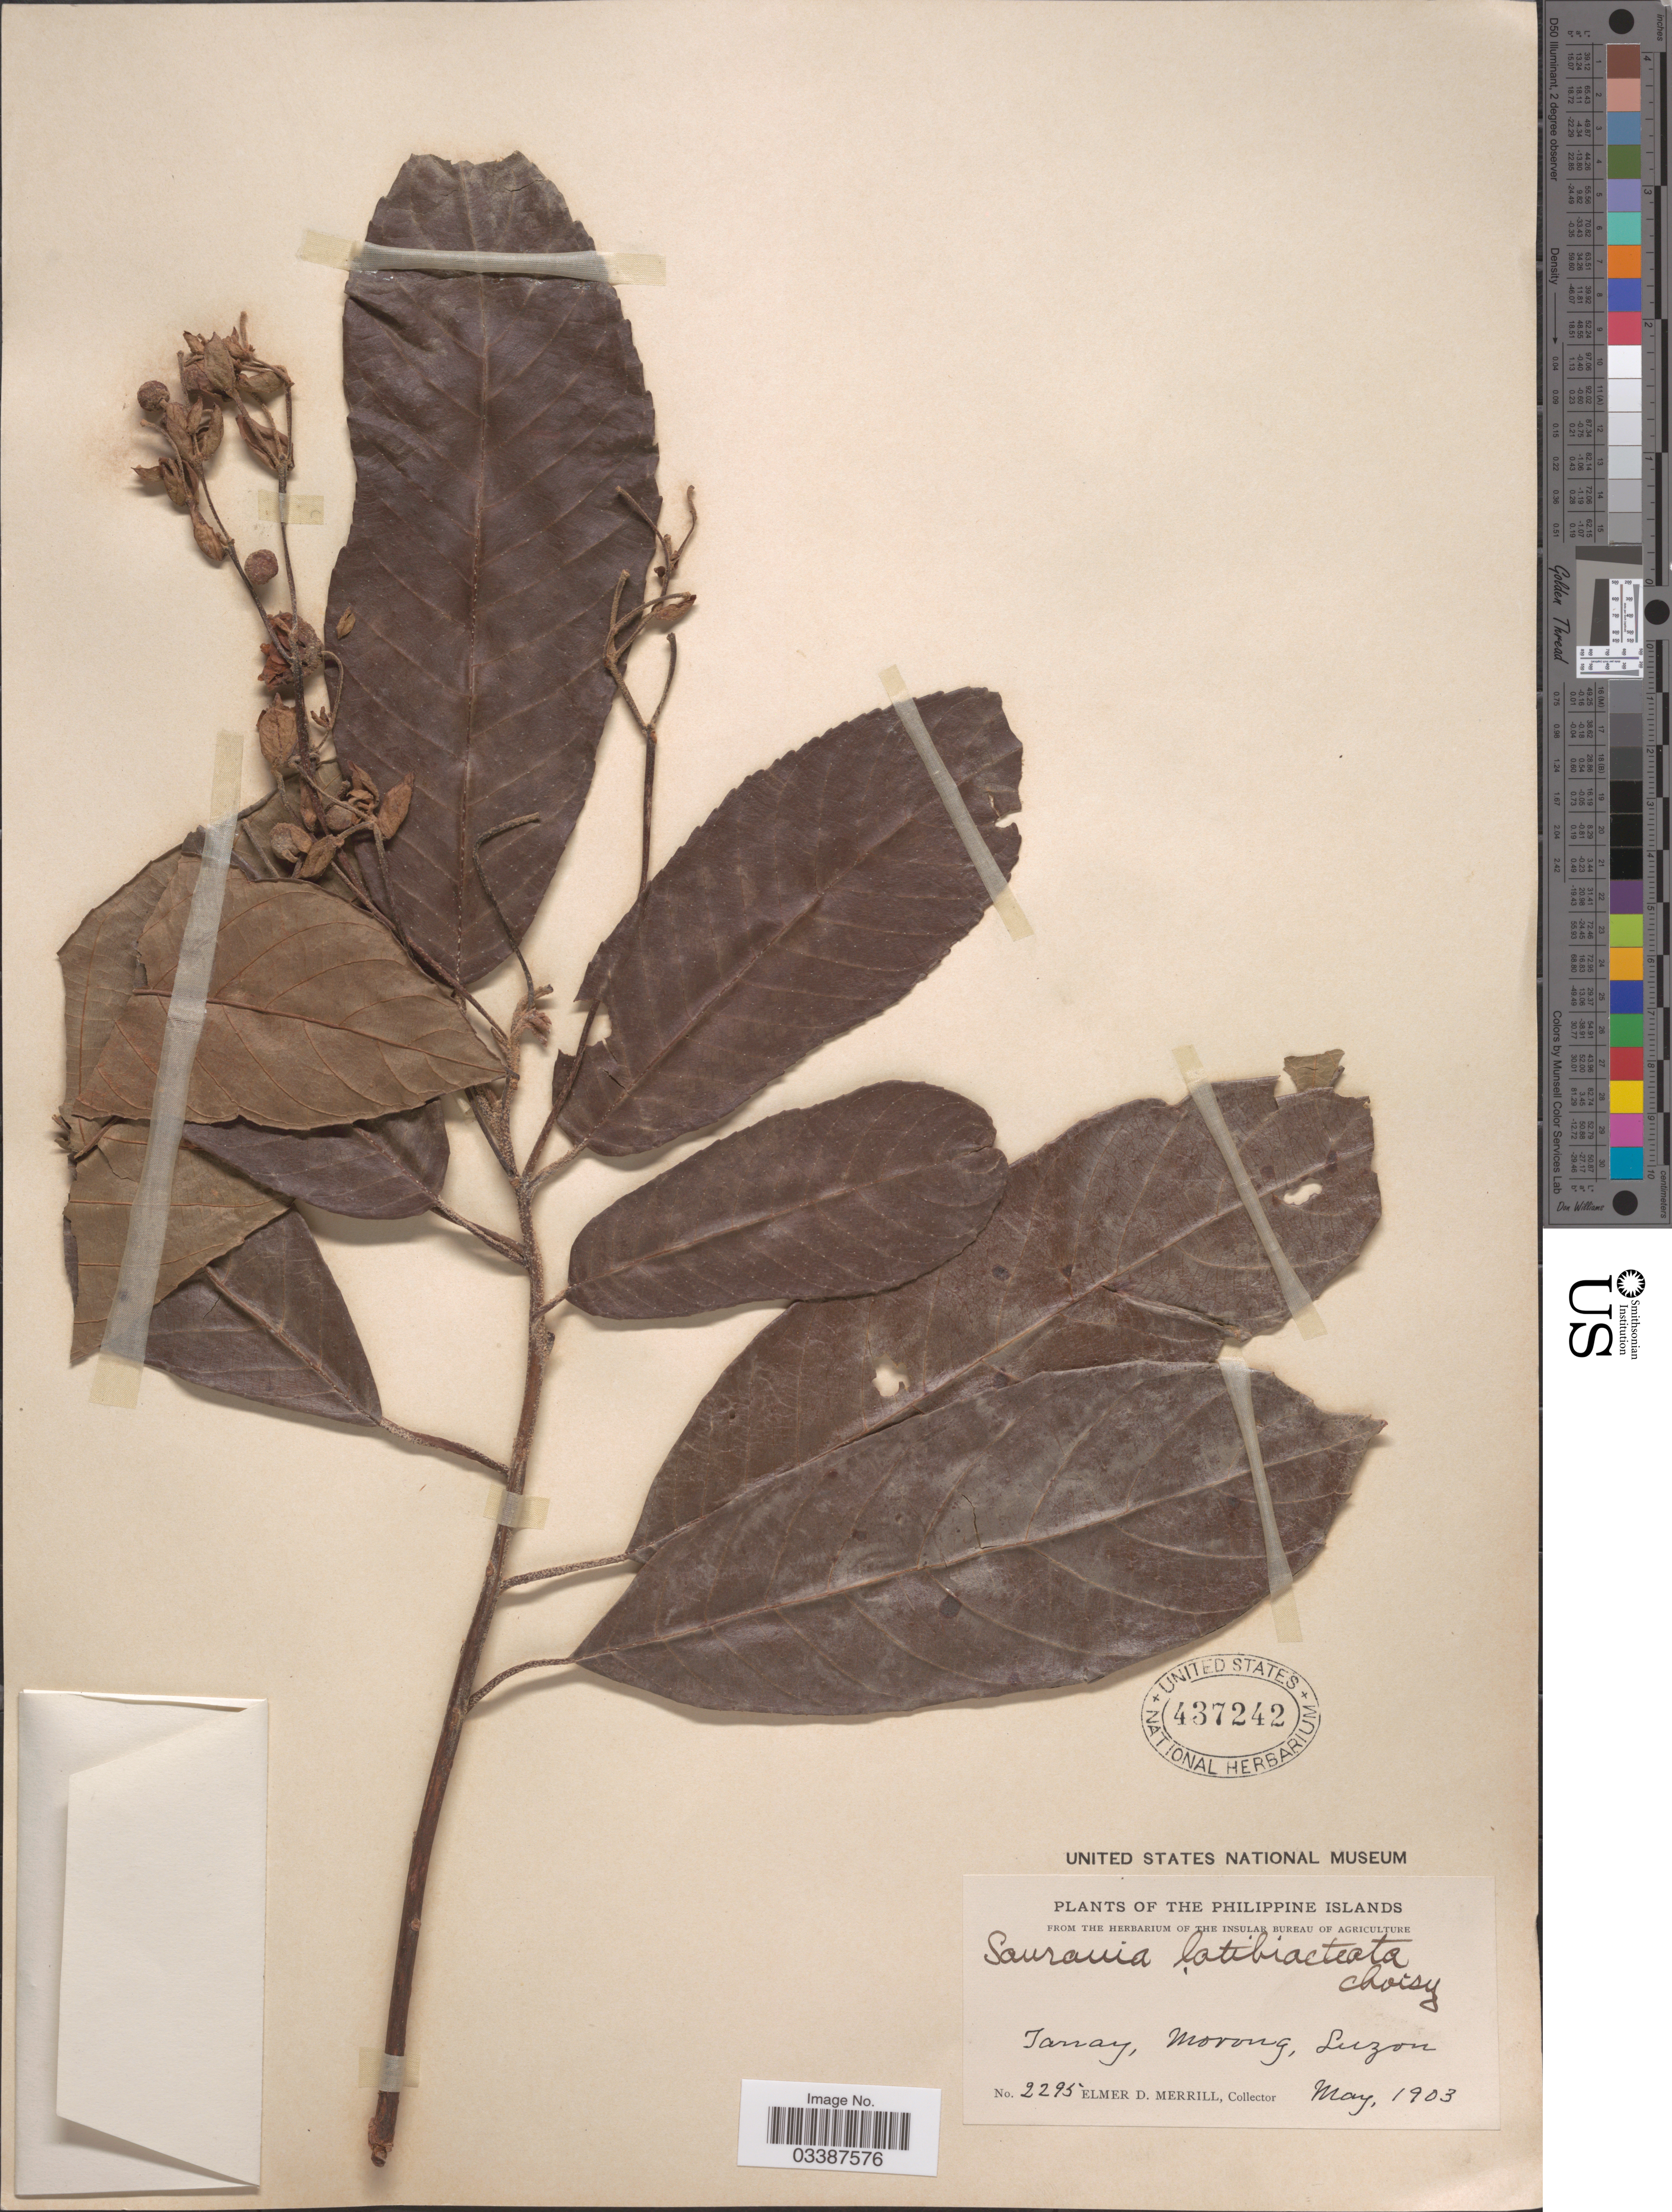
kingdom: Plantae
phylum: Tracheophyta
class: Magnoliopsida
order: Ericales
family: Actinidiaceae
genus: Saurauia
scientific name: Saurauia latibracteata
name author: Choisy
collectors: E. D. Merrill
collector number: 2295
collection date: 1903-05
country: Philippines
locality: The Philippine Islands, Tanay, Morong, Luzon.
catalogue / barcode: US 437242